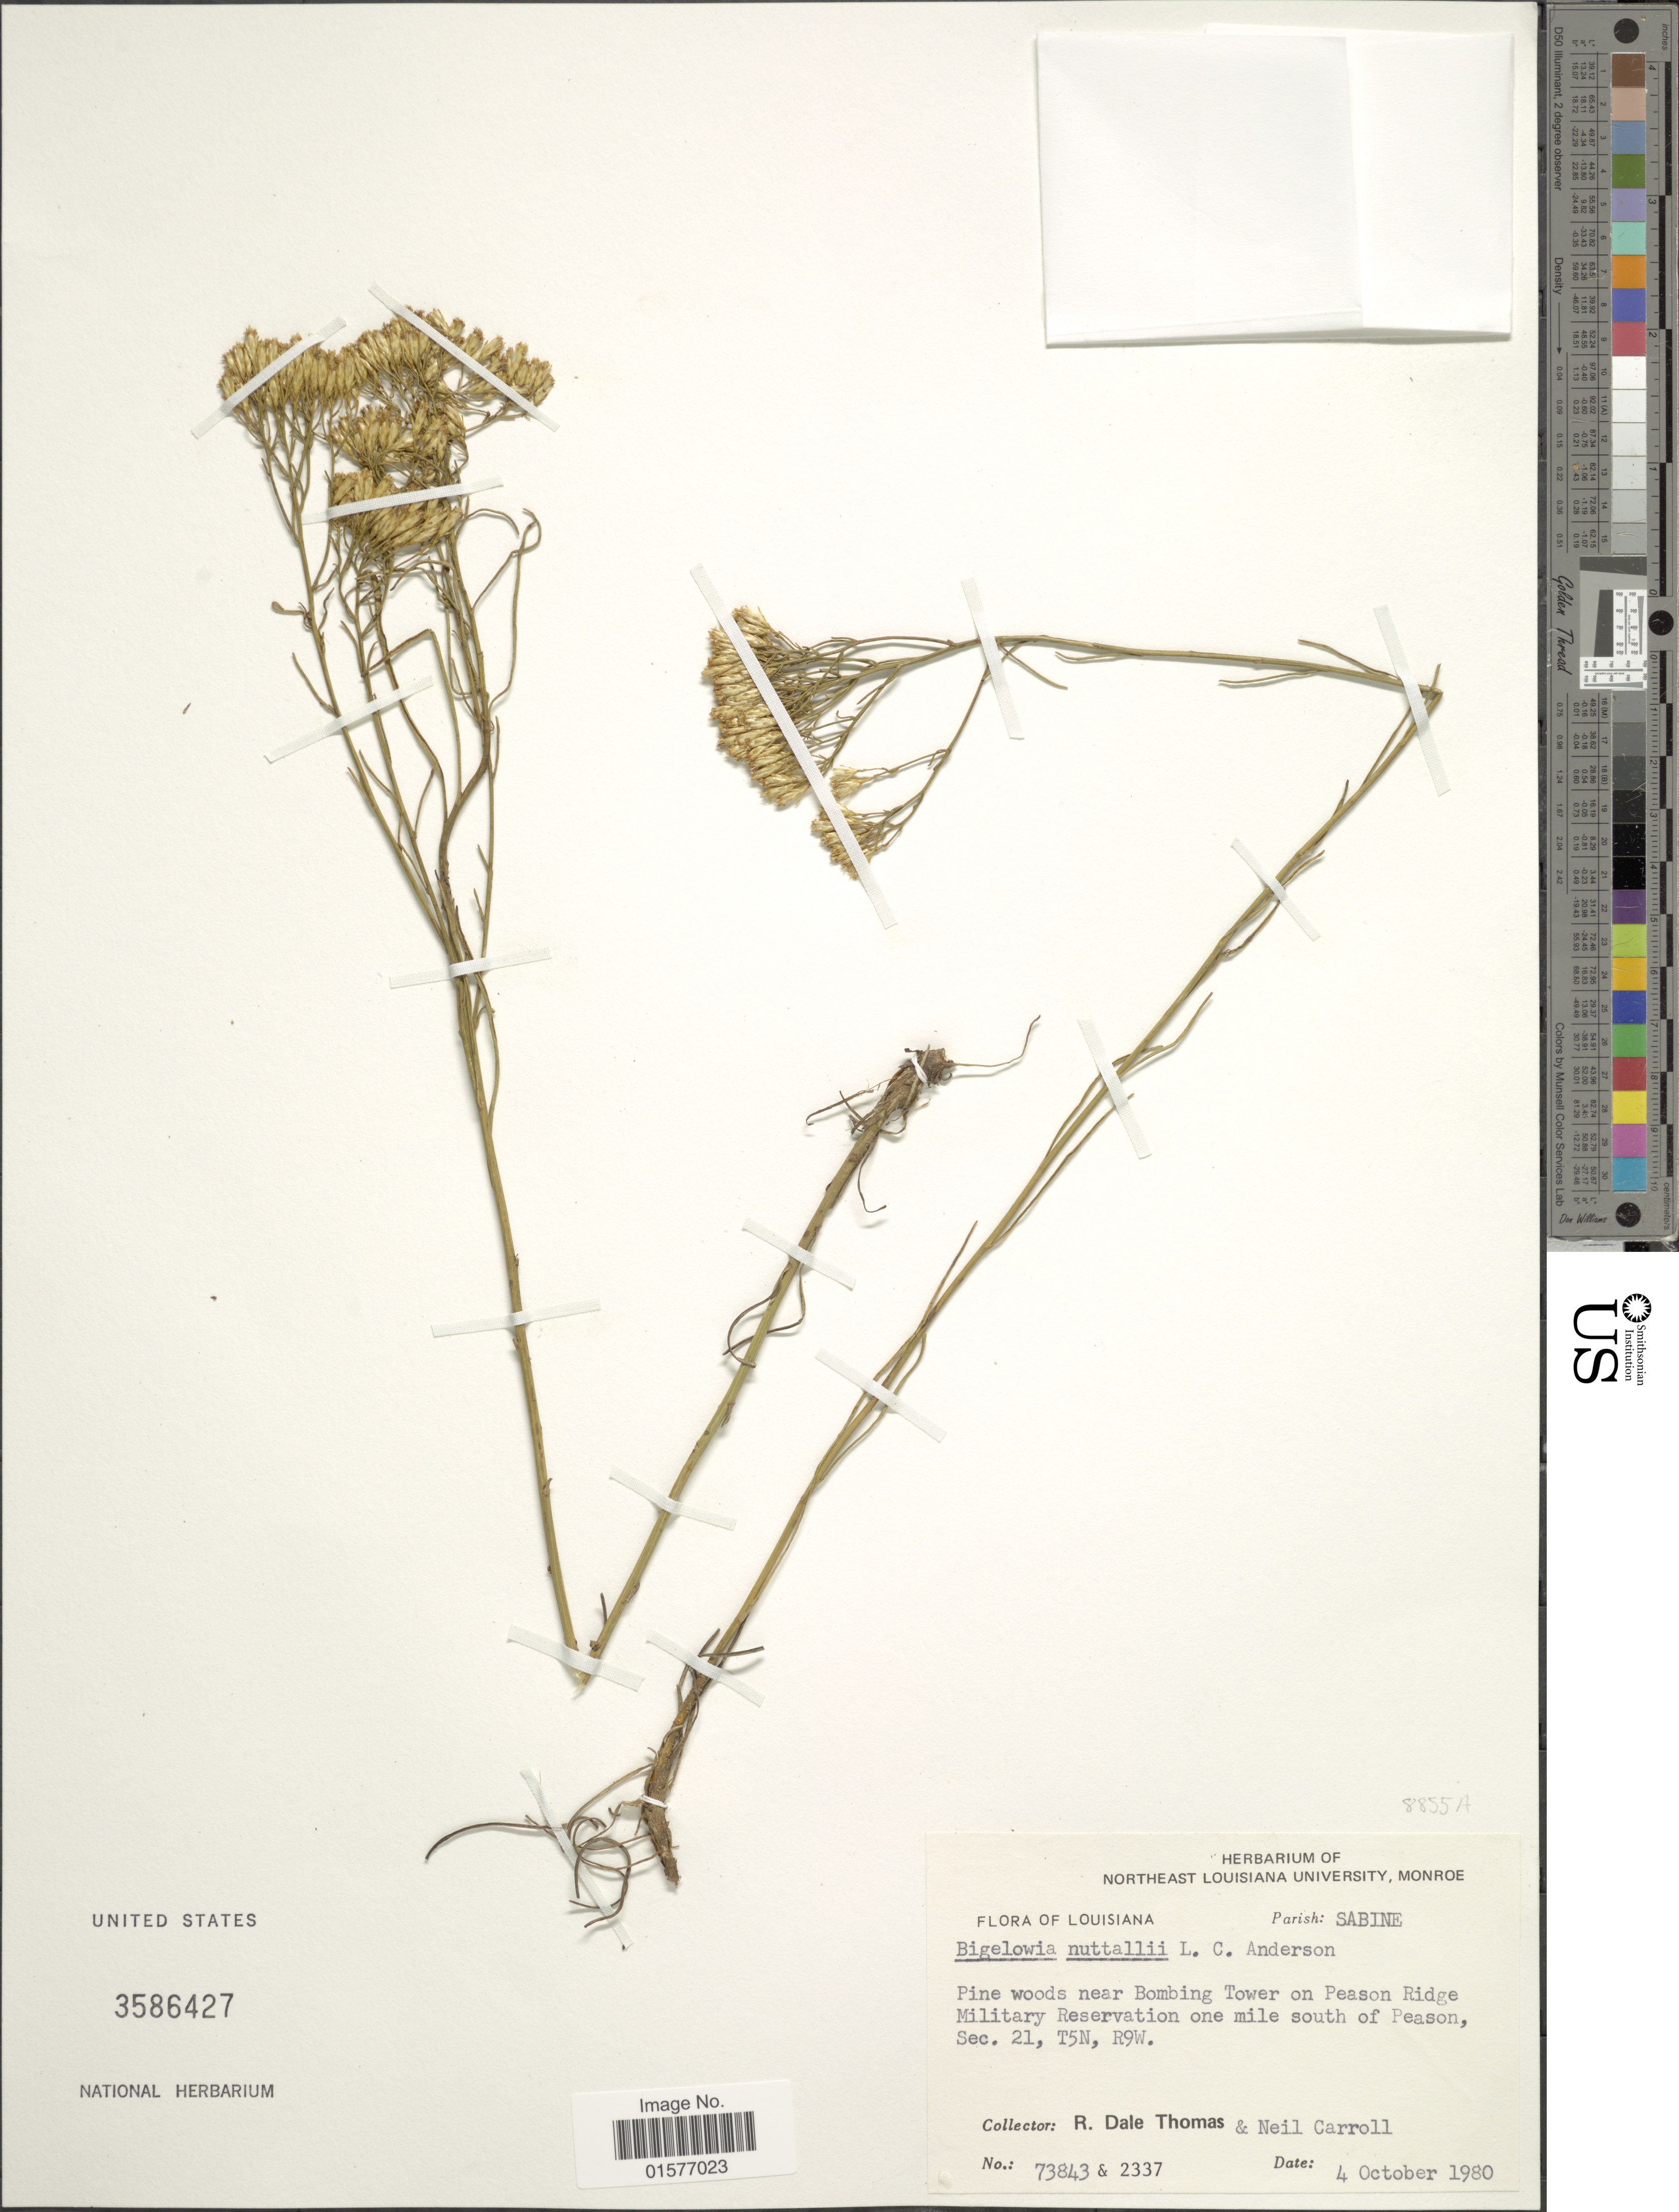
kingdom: Plantae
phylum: Tracheophyta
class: Magnoliopsida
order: Asterales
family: Asteraceae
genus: Bigelowia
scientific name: Bigelowia nuttallii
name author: L.C. Anderson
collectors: R. Thomas & N. Carroll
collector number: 73843/2337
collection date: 1980-10-04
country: United States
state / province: Louisiana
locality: Parish: Sabine, Northeast Louisiana, Monroe, Pine woods near Bombing Tower on Peason Ridge Military Reservation one mile south of Peason, Sec. 21, T5N, R9W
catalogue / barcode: US 3586427